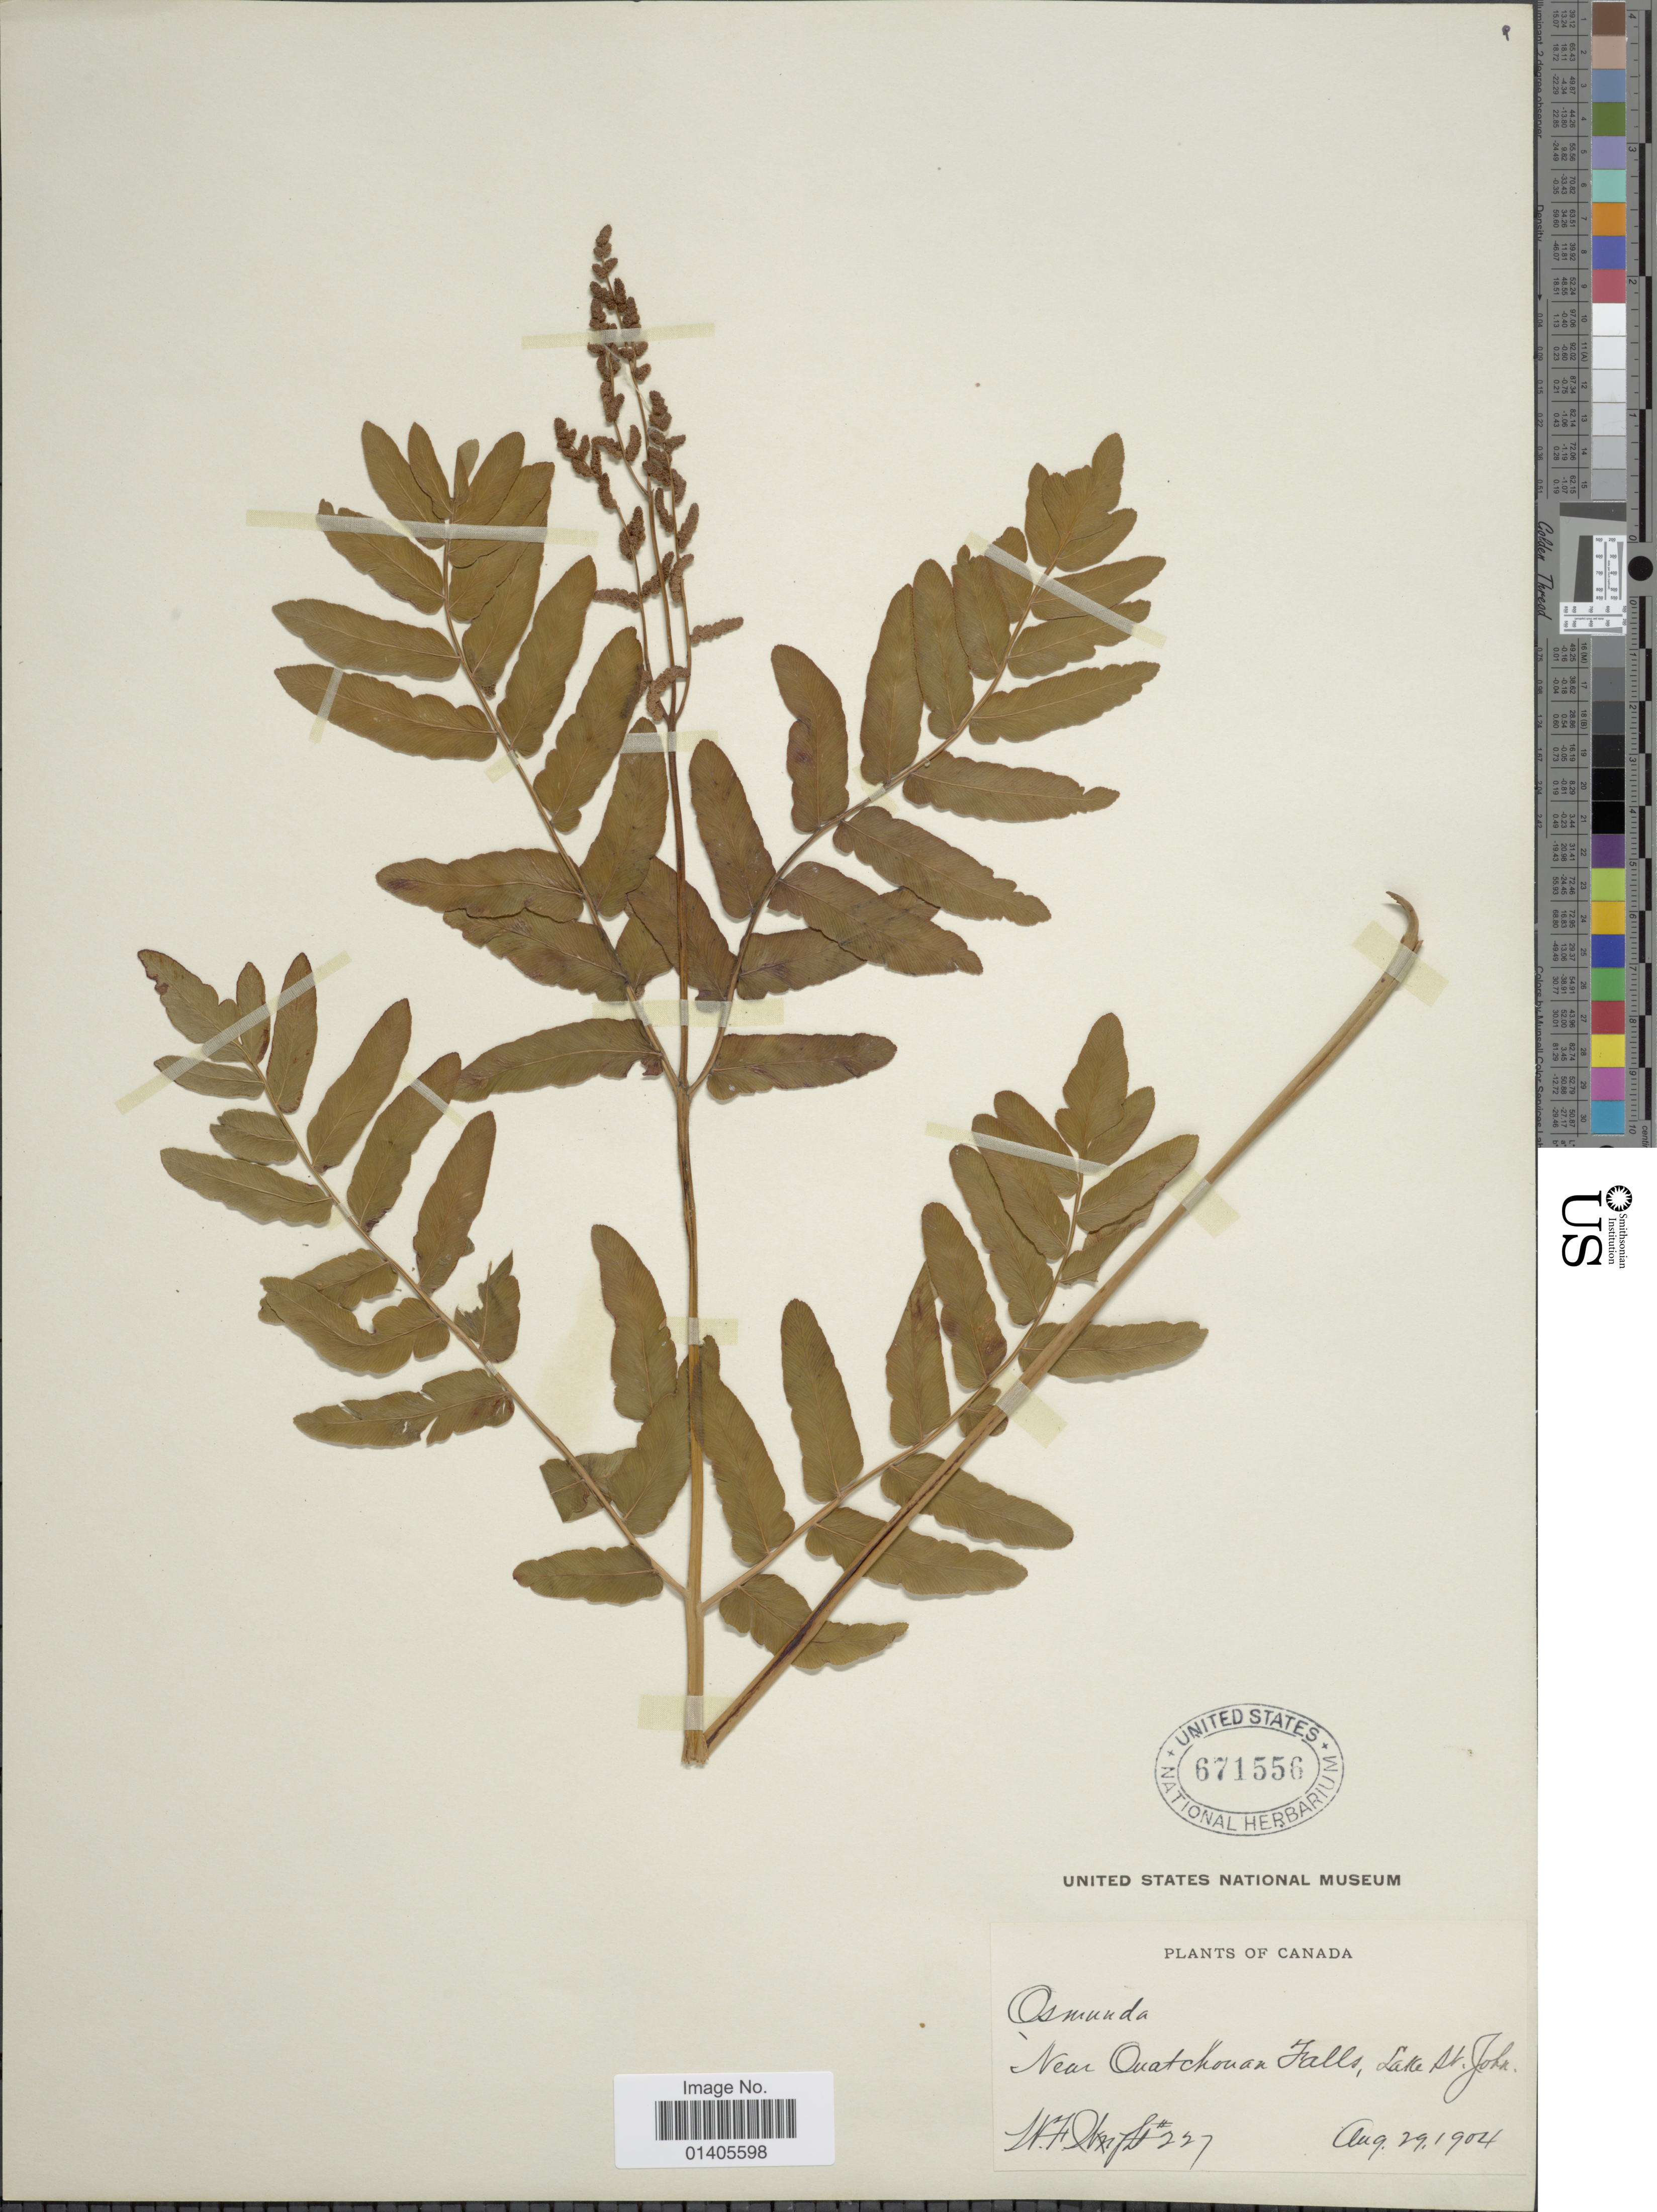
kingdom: Plantae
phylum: Tracheophyta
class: Polypodiopsida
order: Osmundales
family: Osmundaceae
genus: Osmunda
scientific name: Osmunda regalis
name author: L.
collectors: W. F. Wright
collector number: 227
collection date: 1904-08-29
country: Canada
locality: Near Ouatchouan Falls, Lake St. John.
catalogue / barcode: US 671556